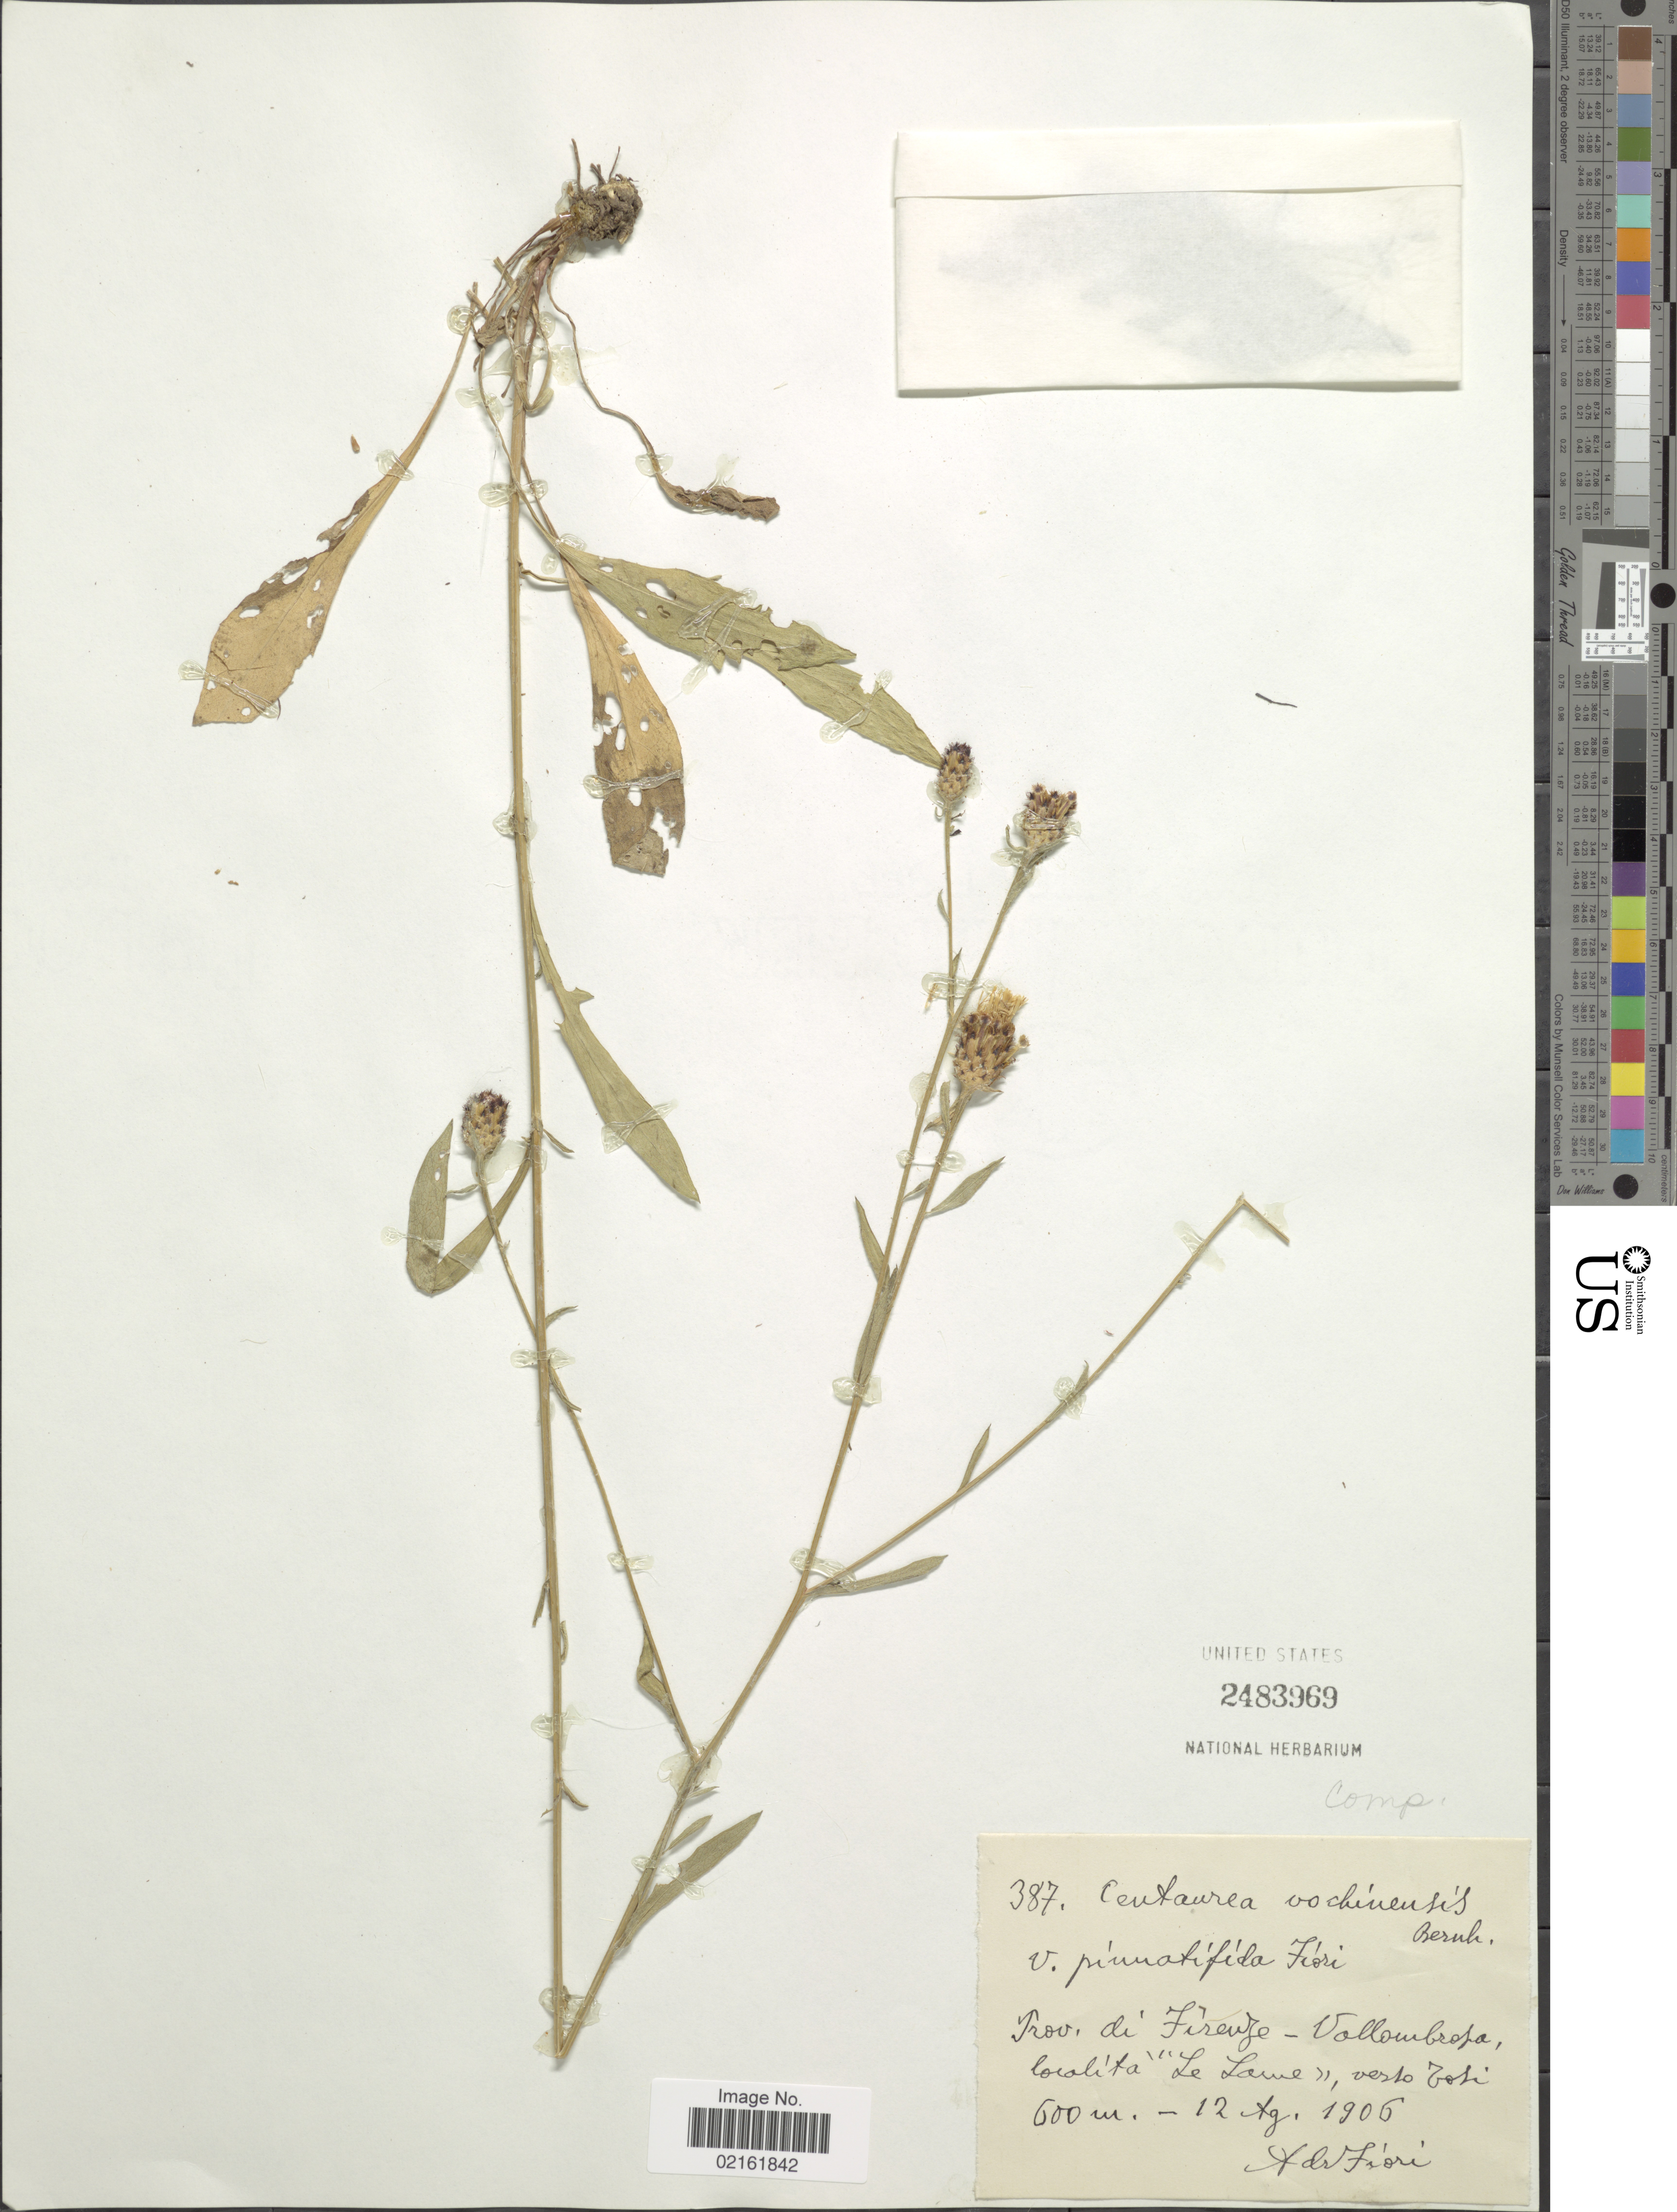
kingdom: Plantae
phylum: Tracheophyta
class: Magnoliopsida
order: Asterales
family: Asteraceae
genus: Centaurea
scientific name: Centaurea nigrescens subsp. vochinensis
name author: (Bernh. ex Rchb.) Nyman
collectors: A. Fiori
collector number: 387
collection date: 1906-08-12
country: Italy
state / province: Tuscany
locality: Prov. di Firenze- Vollombrapa Localita "Ze Louwe" vesto Tosi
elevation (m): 600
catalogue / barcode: US 2483969